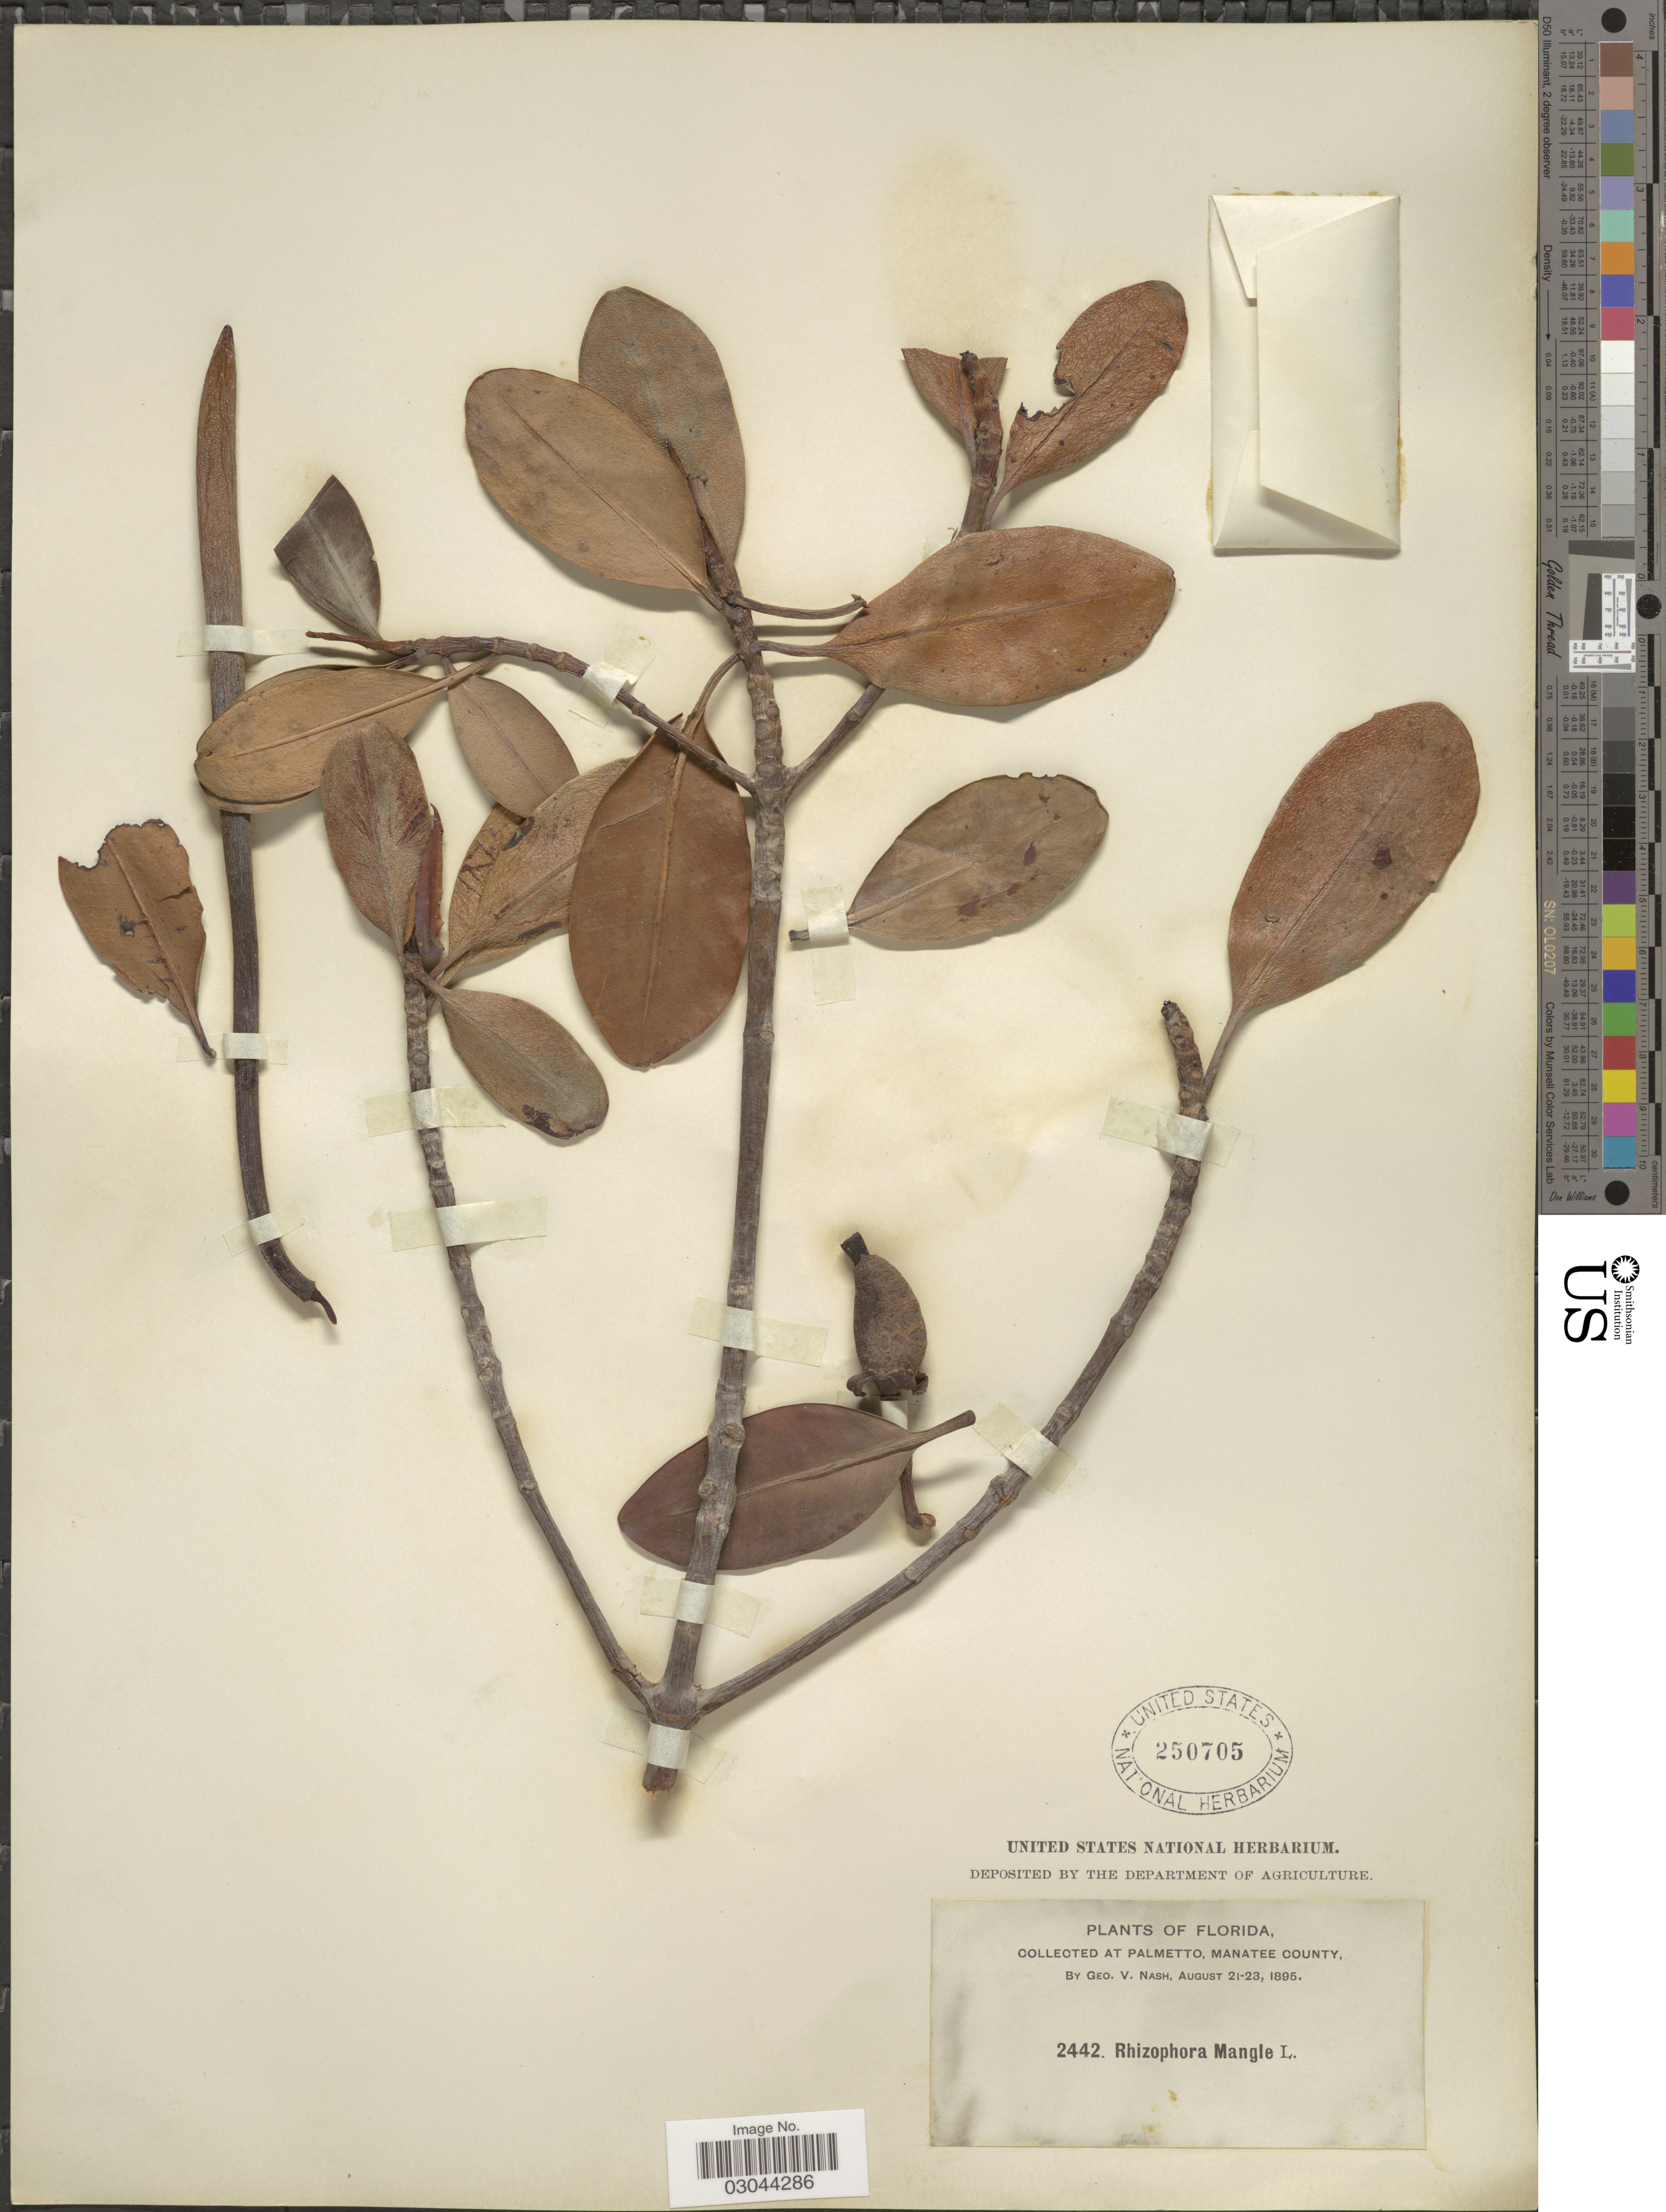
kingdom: Plantae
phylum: Tracheophyta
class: Magnoliopsida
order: Malpighiales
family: Rhizophoraceae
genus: Rhizophora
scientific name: Rhizophora mangle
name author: L.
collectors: G. V. Nash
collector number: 2442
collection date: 1895-08-21/1895-08-23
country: United States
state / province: Florida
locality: At Palmetto, Manatee County.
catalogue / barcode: US 250705